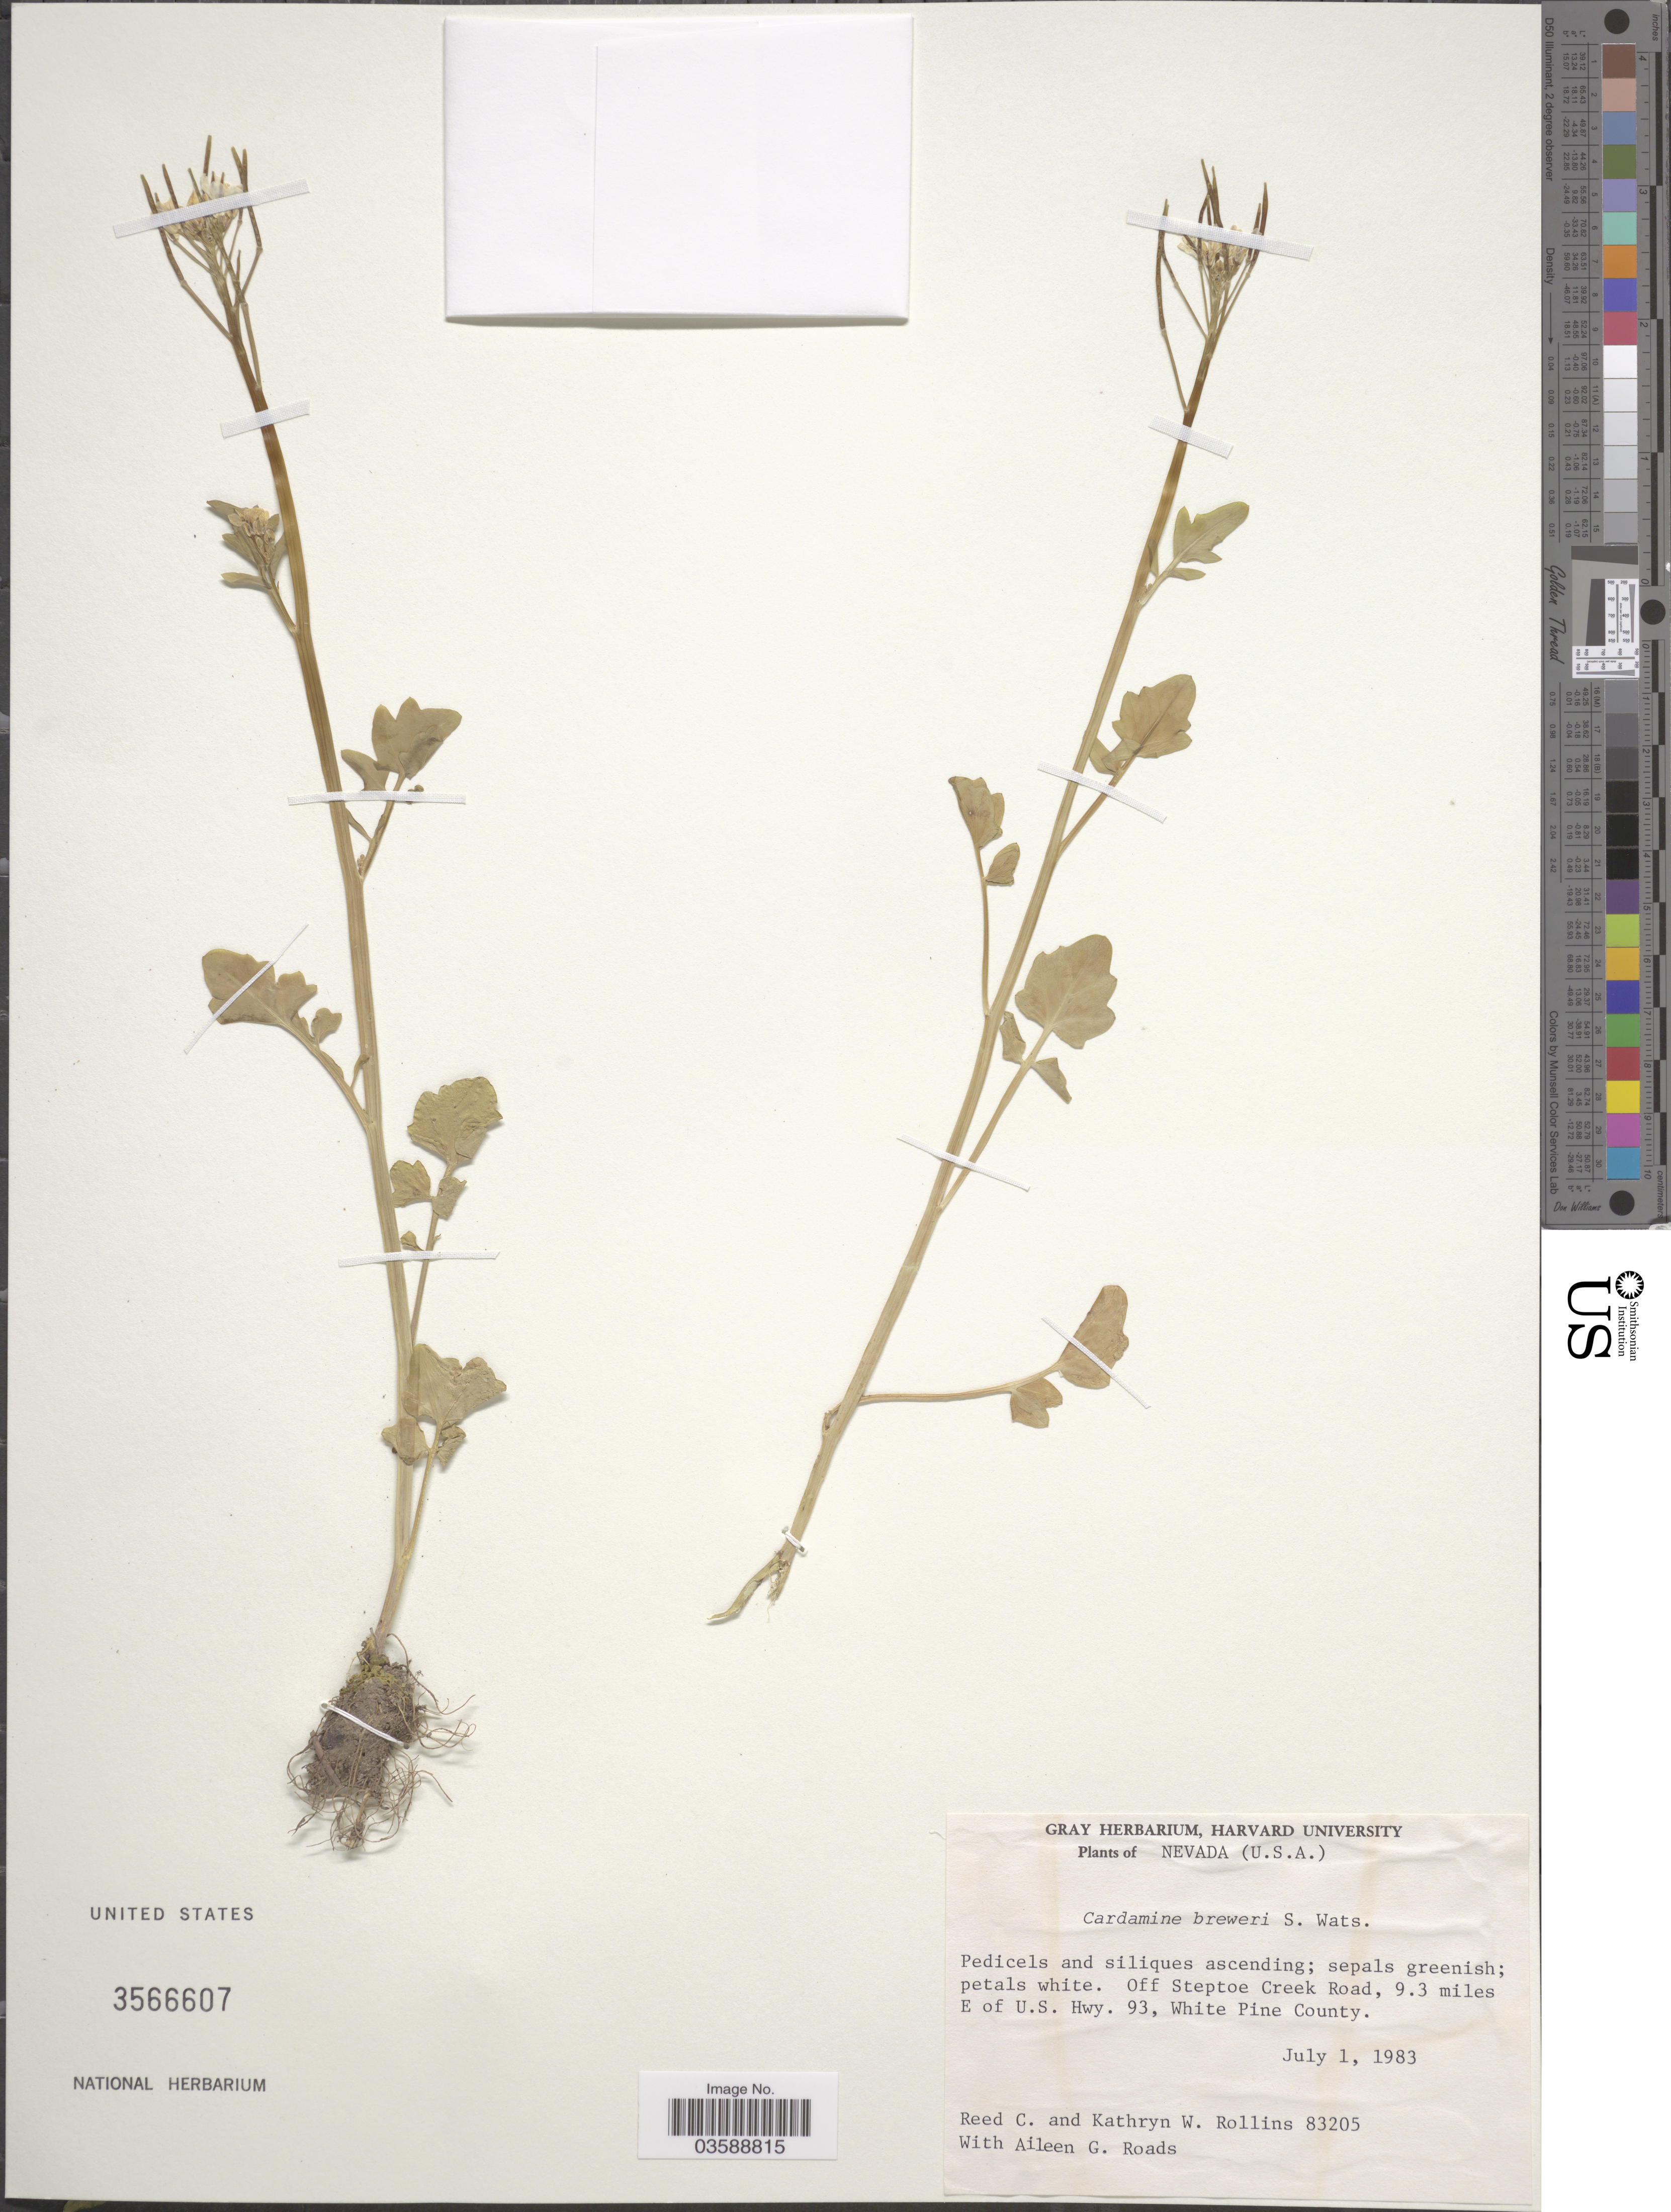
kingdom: Plantae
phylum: Tracheophyta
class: Magnoliopsida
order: Brassicales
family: Brassicaceae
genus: Cardamine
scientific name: Cardamine breweri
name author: S. Watson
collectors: C. Reed, K. W. Rollins & A. Roads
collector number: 83205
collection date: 1983-07-01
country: United States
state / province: Nevada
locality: Off Steptoe Creek Road, 9.3 miles E of U.S. Hwy. 93, White Pine County.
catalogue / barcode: US 3566607